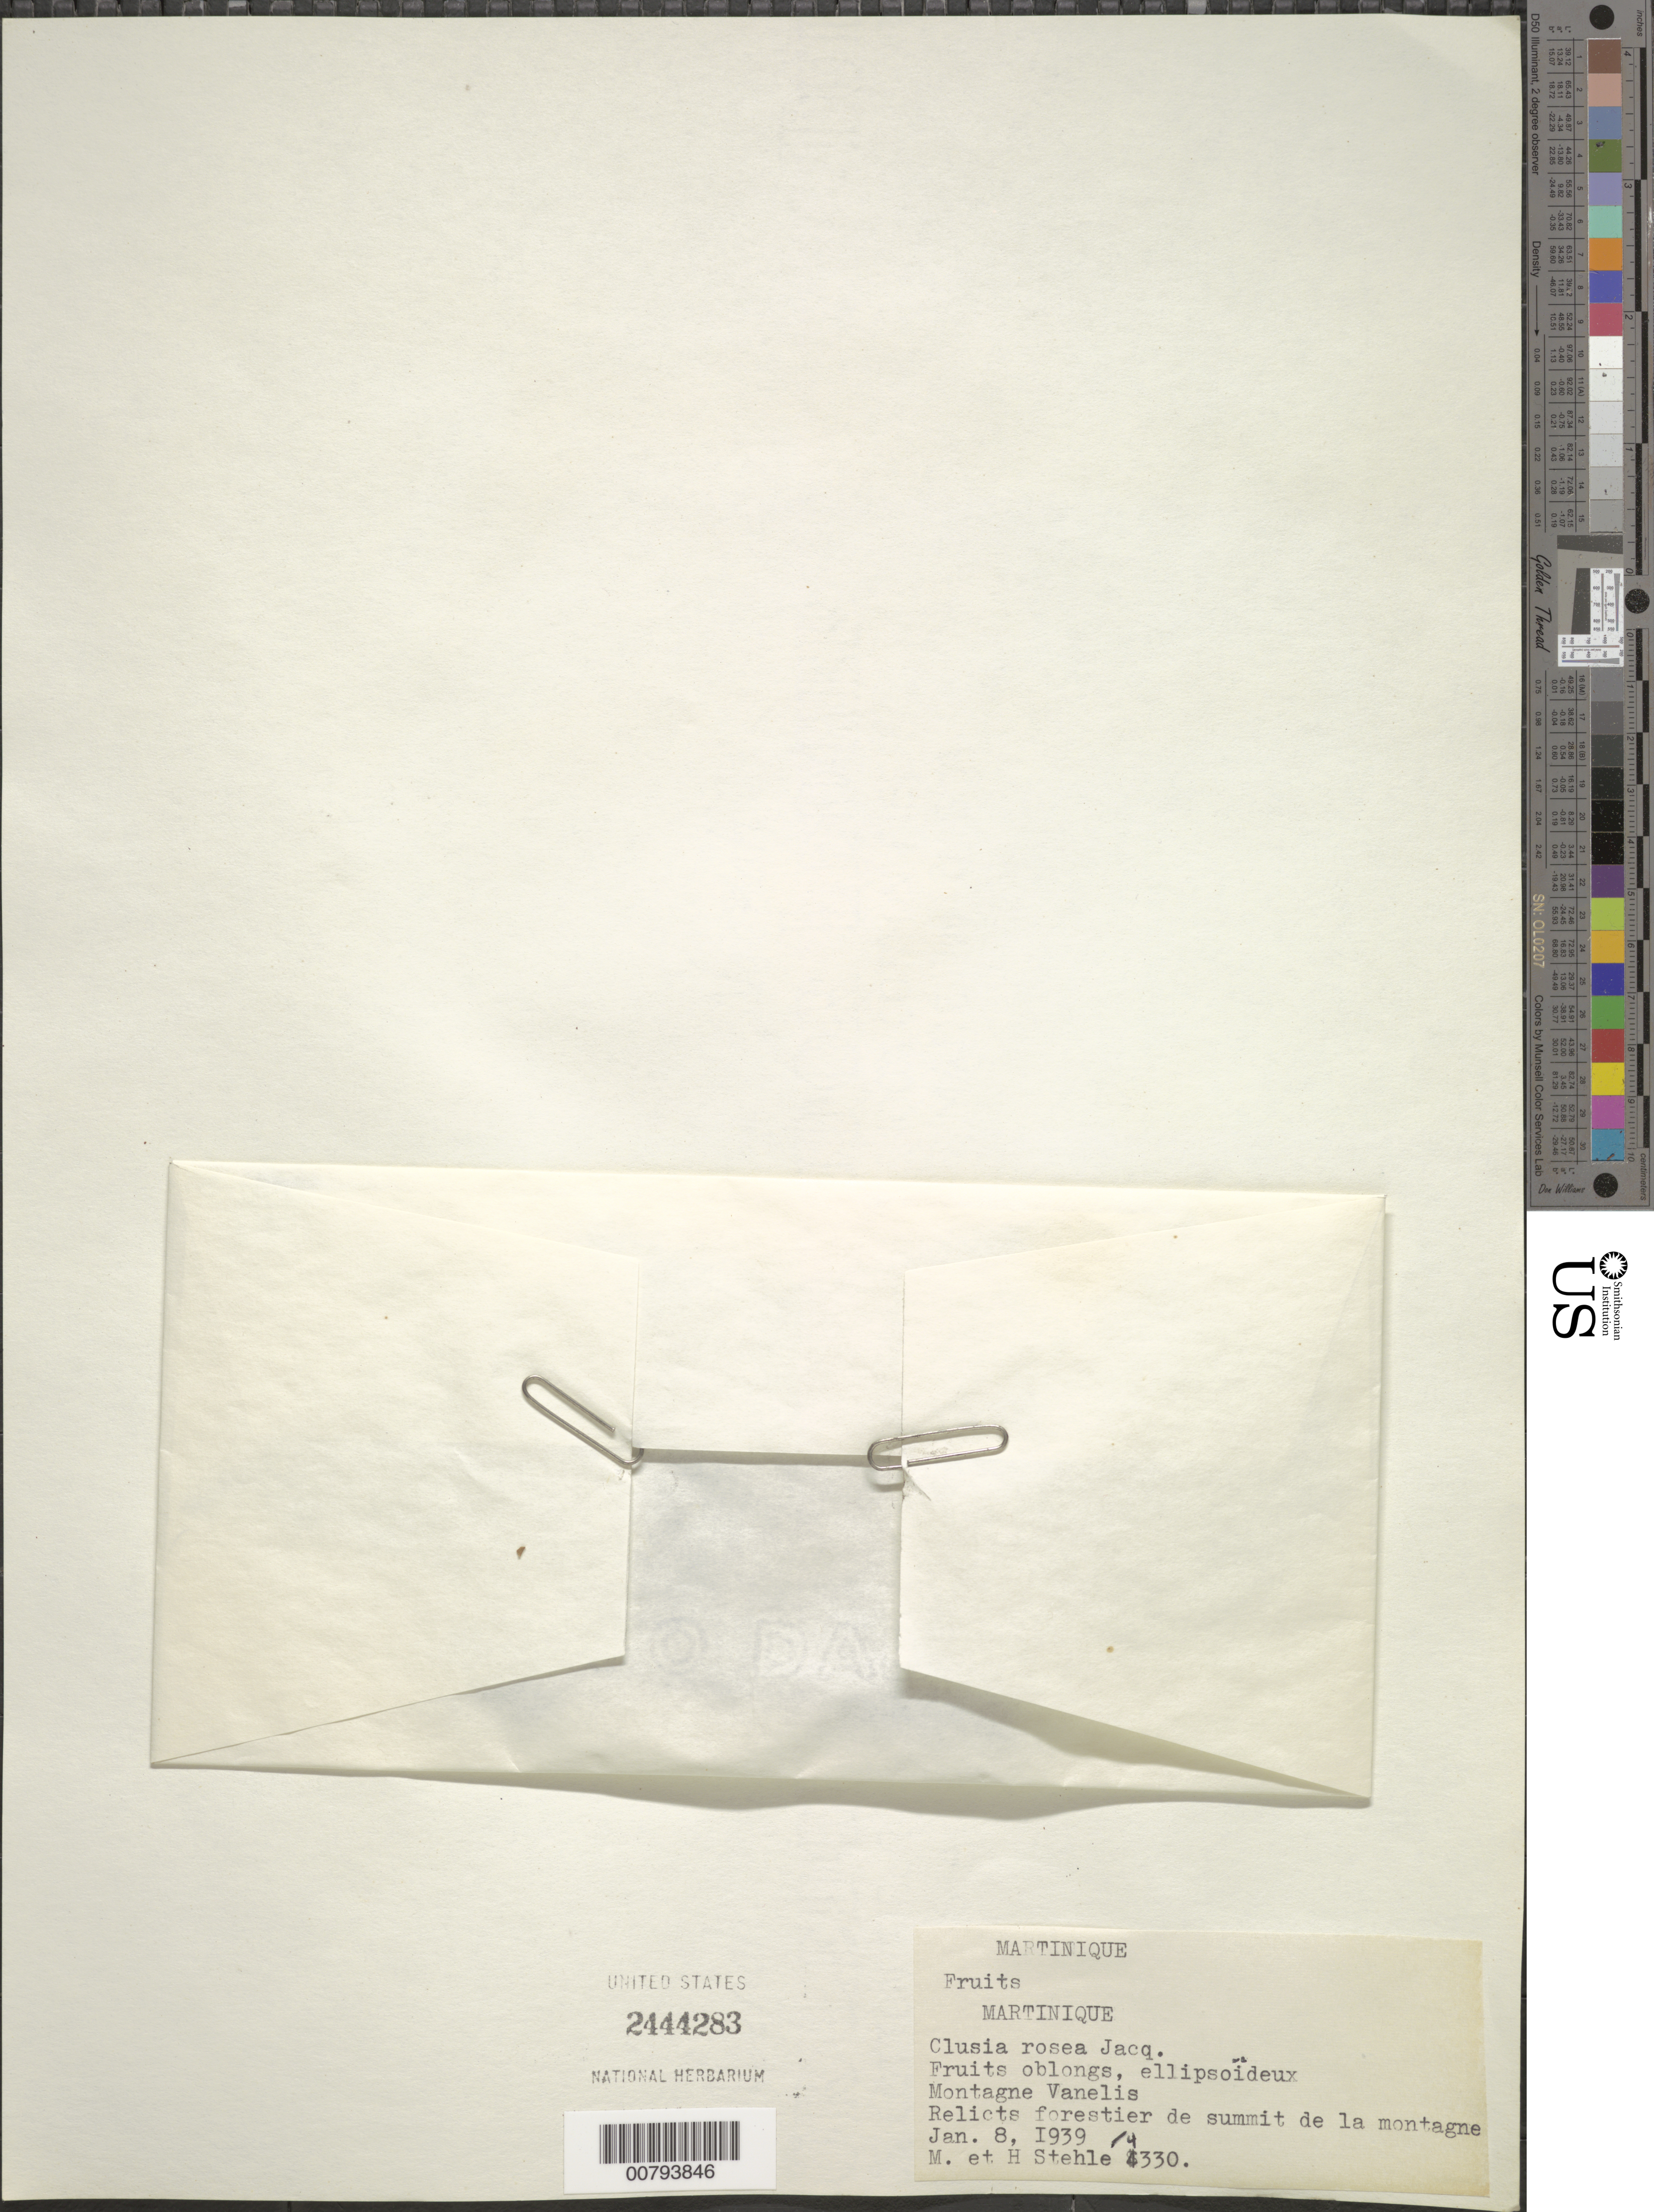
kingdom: Plantae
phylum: Tracheophyta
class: Magnoliopsida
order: Malpighiales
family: Clusiaceae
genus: Clusia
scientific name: Clusia rosea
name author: Jacq.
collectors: M. Stehlé & H. Stehlé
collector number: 4330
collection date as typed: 08 Jan 1939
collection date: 1939-01-08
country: Martinique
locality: Montagne Vanelis, summit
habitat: Relicts forestier de summit de la montagne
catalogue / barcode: US 2444283